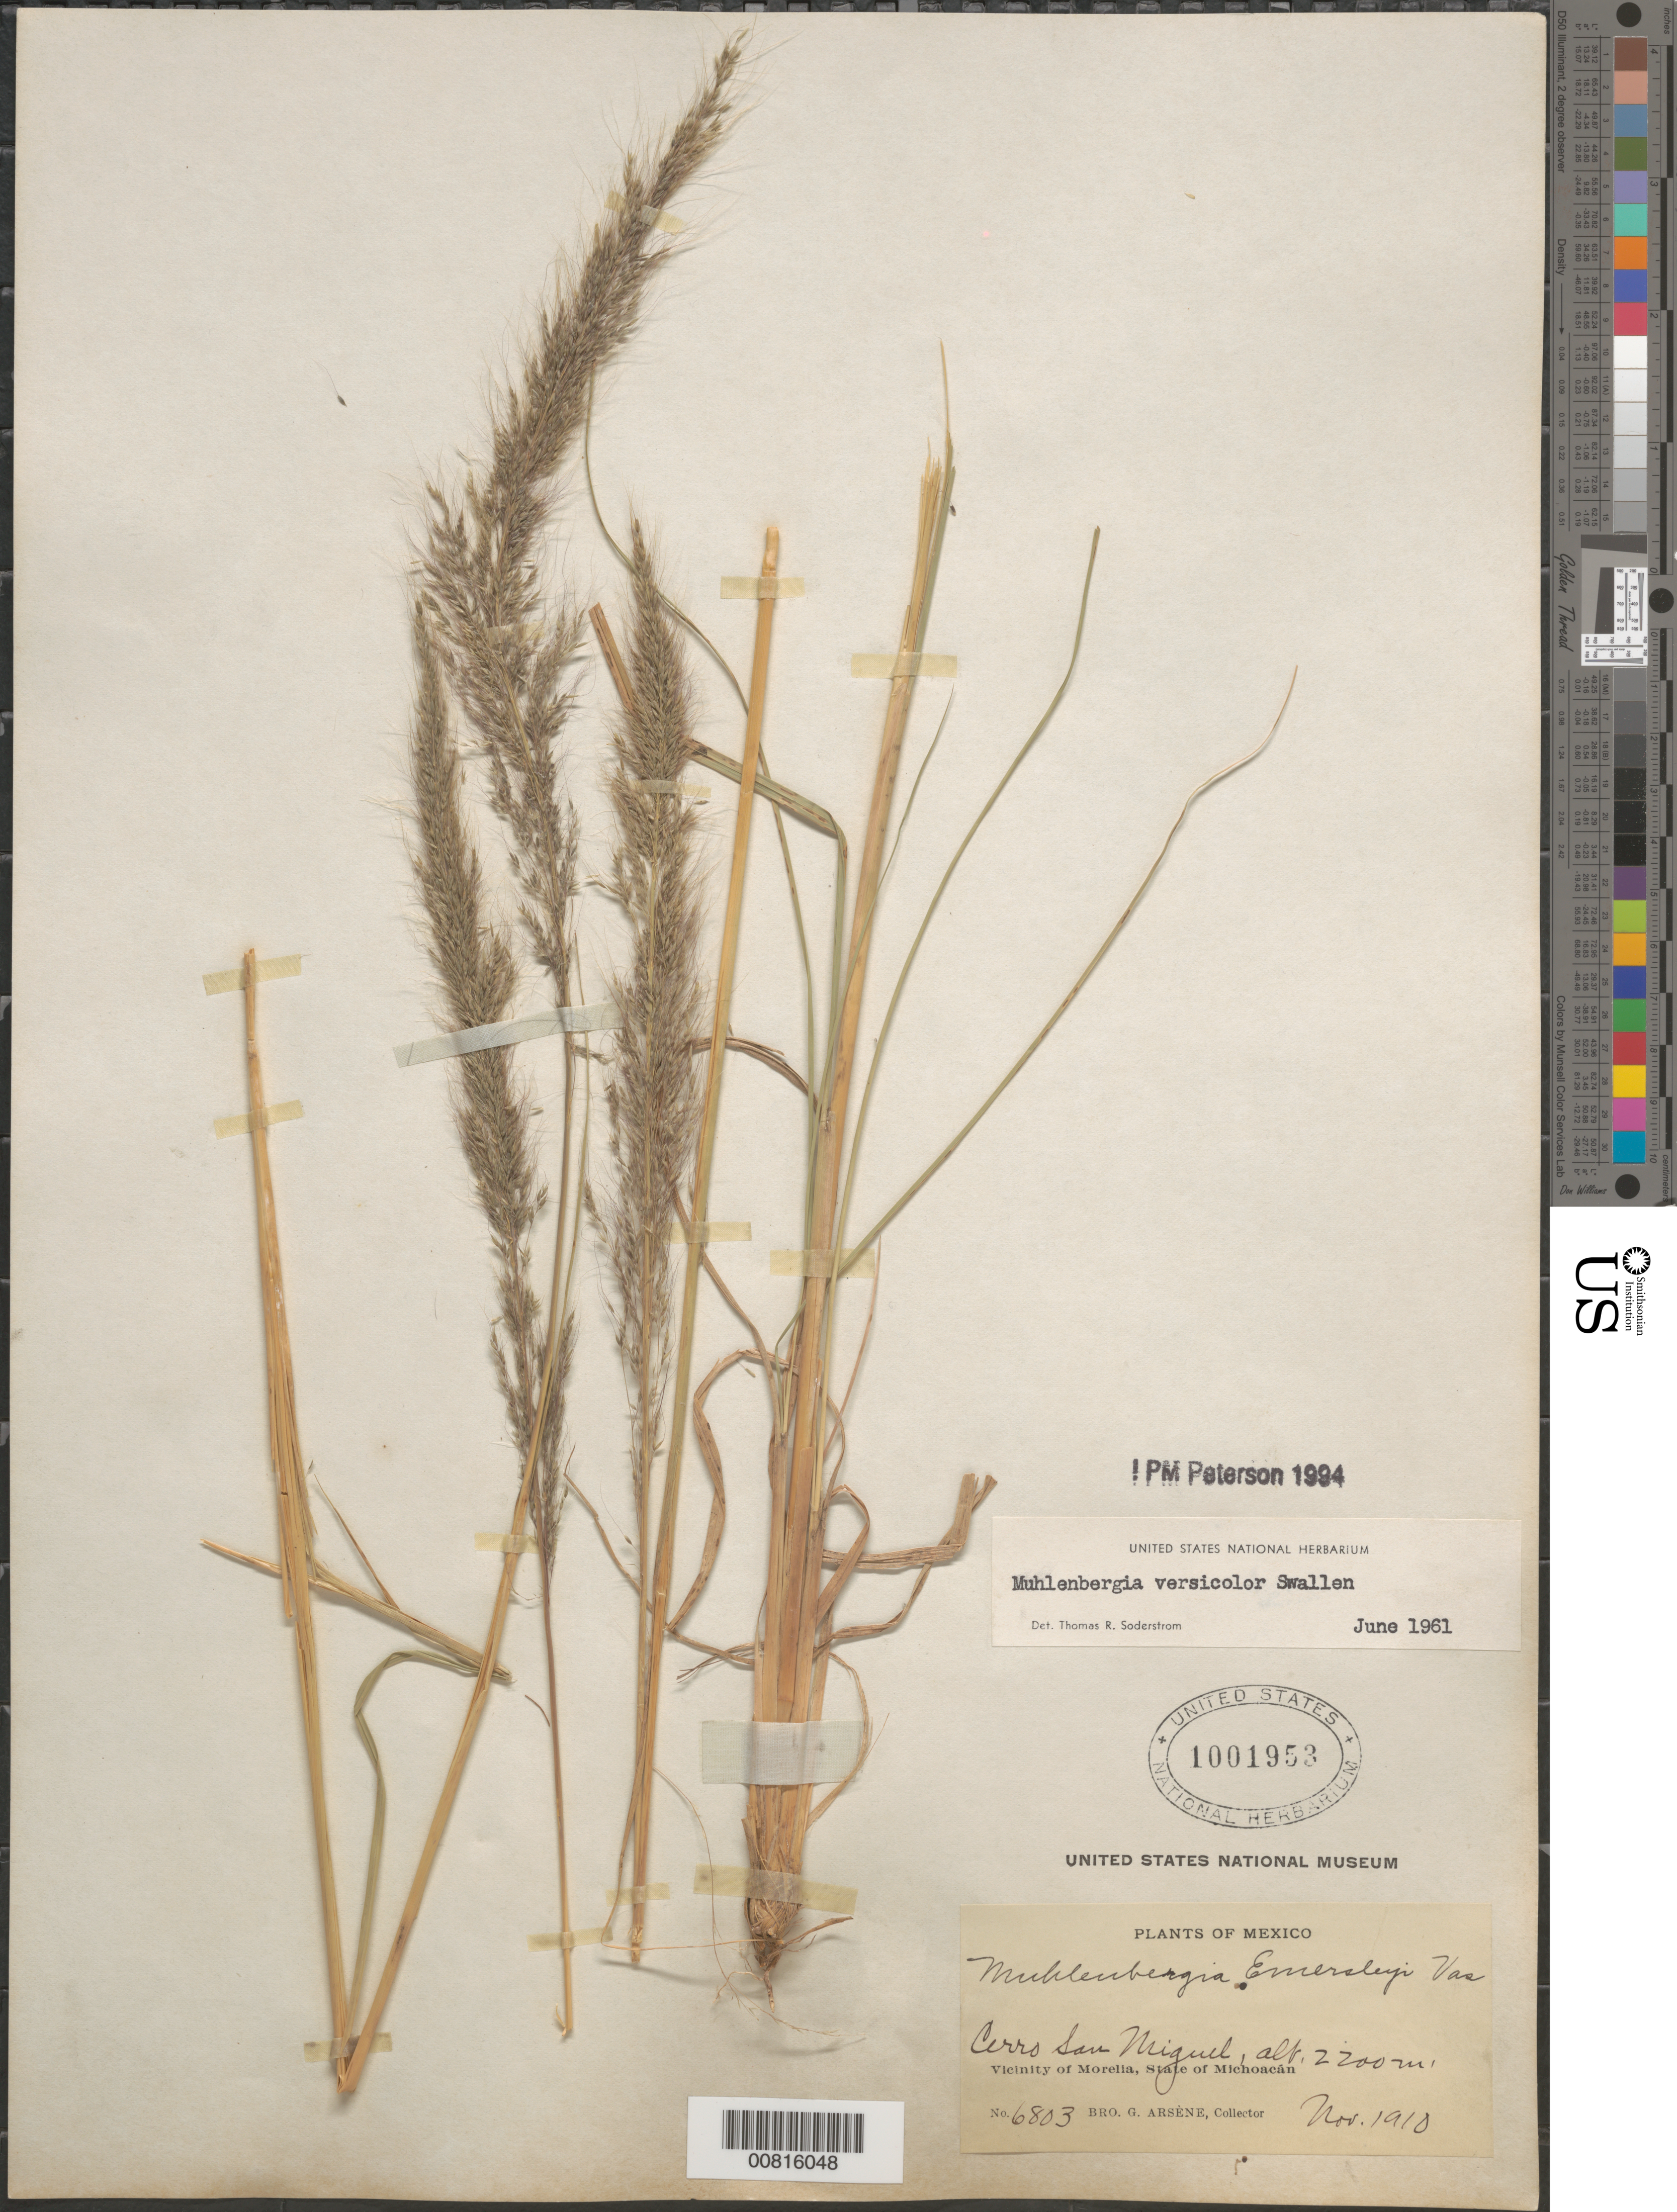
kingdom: Plantae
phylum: Tracheophyta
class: Liliopsida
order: Poales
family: Poaceae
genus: Muhlenbergia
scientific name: Muhlenbergia versicolor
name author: Swallen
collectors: Bro. G. Arsène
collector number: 6803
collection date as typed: Nov 1910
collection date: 1910-11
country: Mexico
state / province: Michoacán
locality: Cerro San Miguel, vicinity of Morelia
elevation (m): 2200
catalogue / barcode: US 1001953